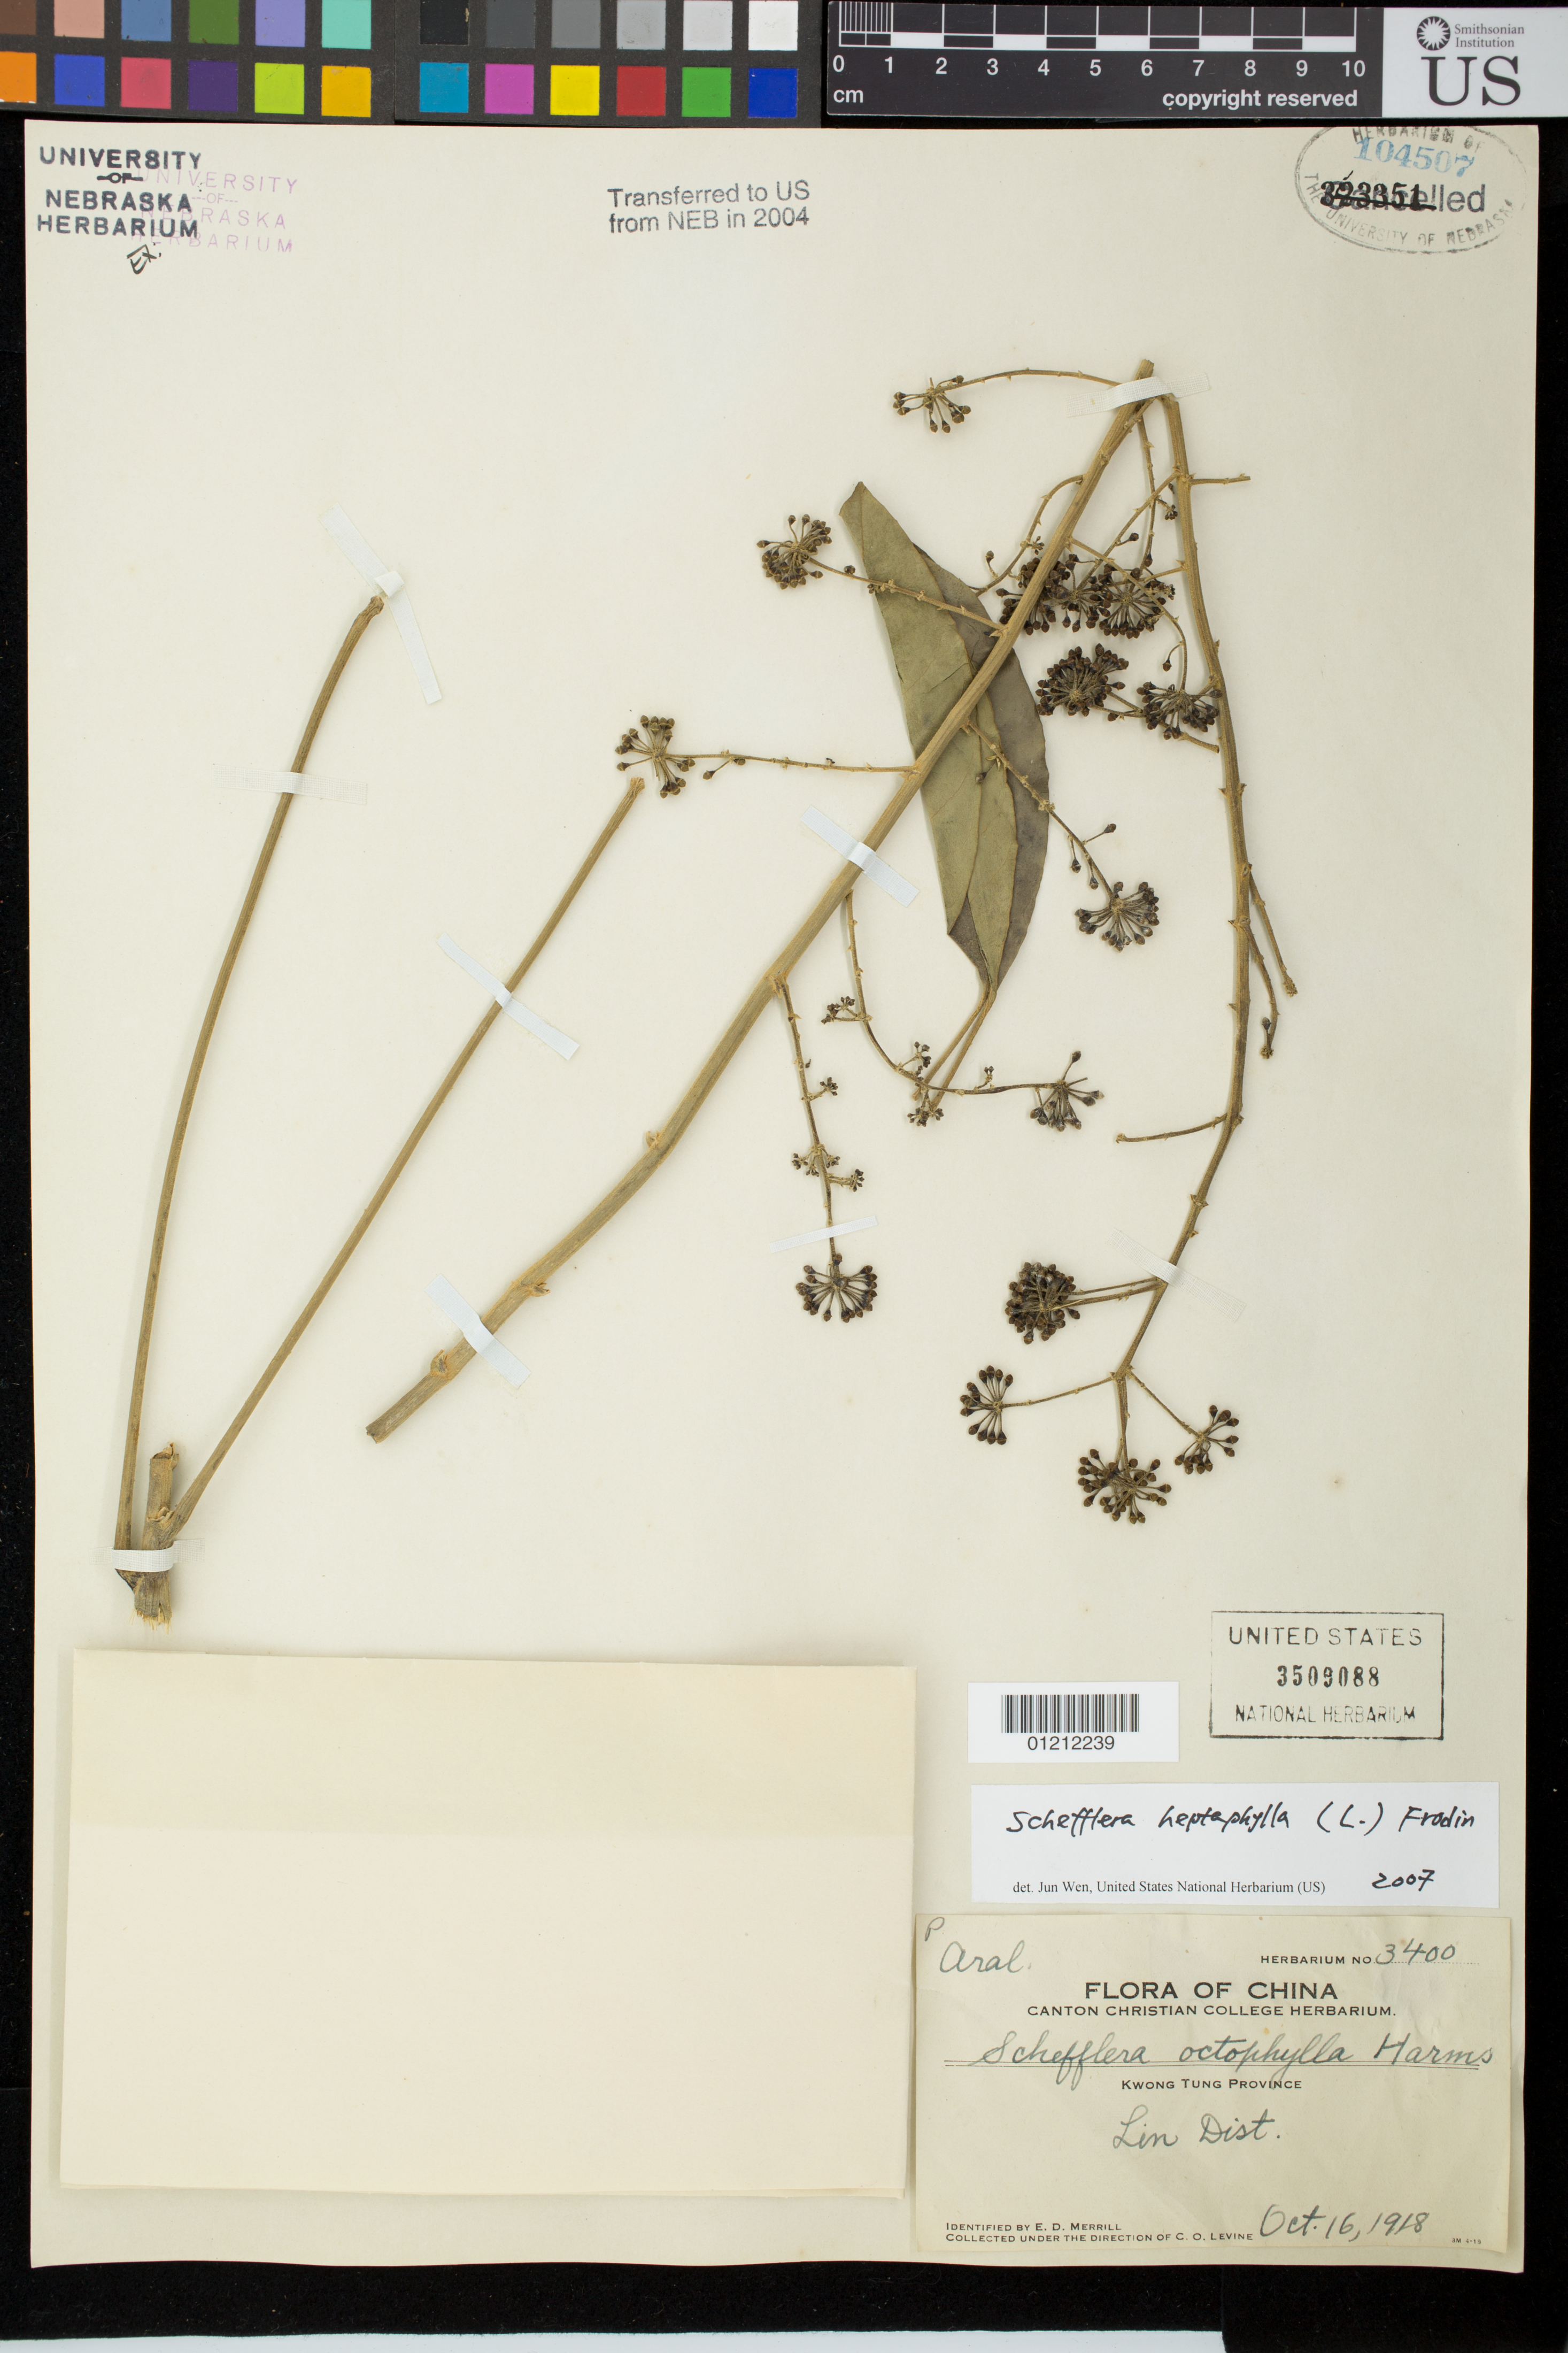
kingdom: Plantae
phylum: Tracheophyta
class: Magnoliopsida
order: Apiales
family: Araliaceae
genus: Schefflera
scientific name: Schefflera heptaphylla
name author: (L.) Frodin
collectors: C. O. Levine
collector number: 3400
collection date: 1918-10-16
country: China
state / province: Guangdong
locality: Lin Dist.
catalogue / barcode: US 3509088